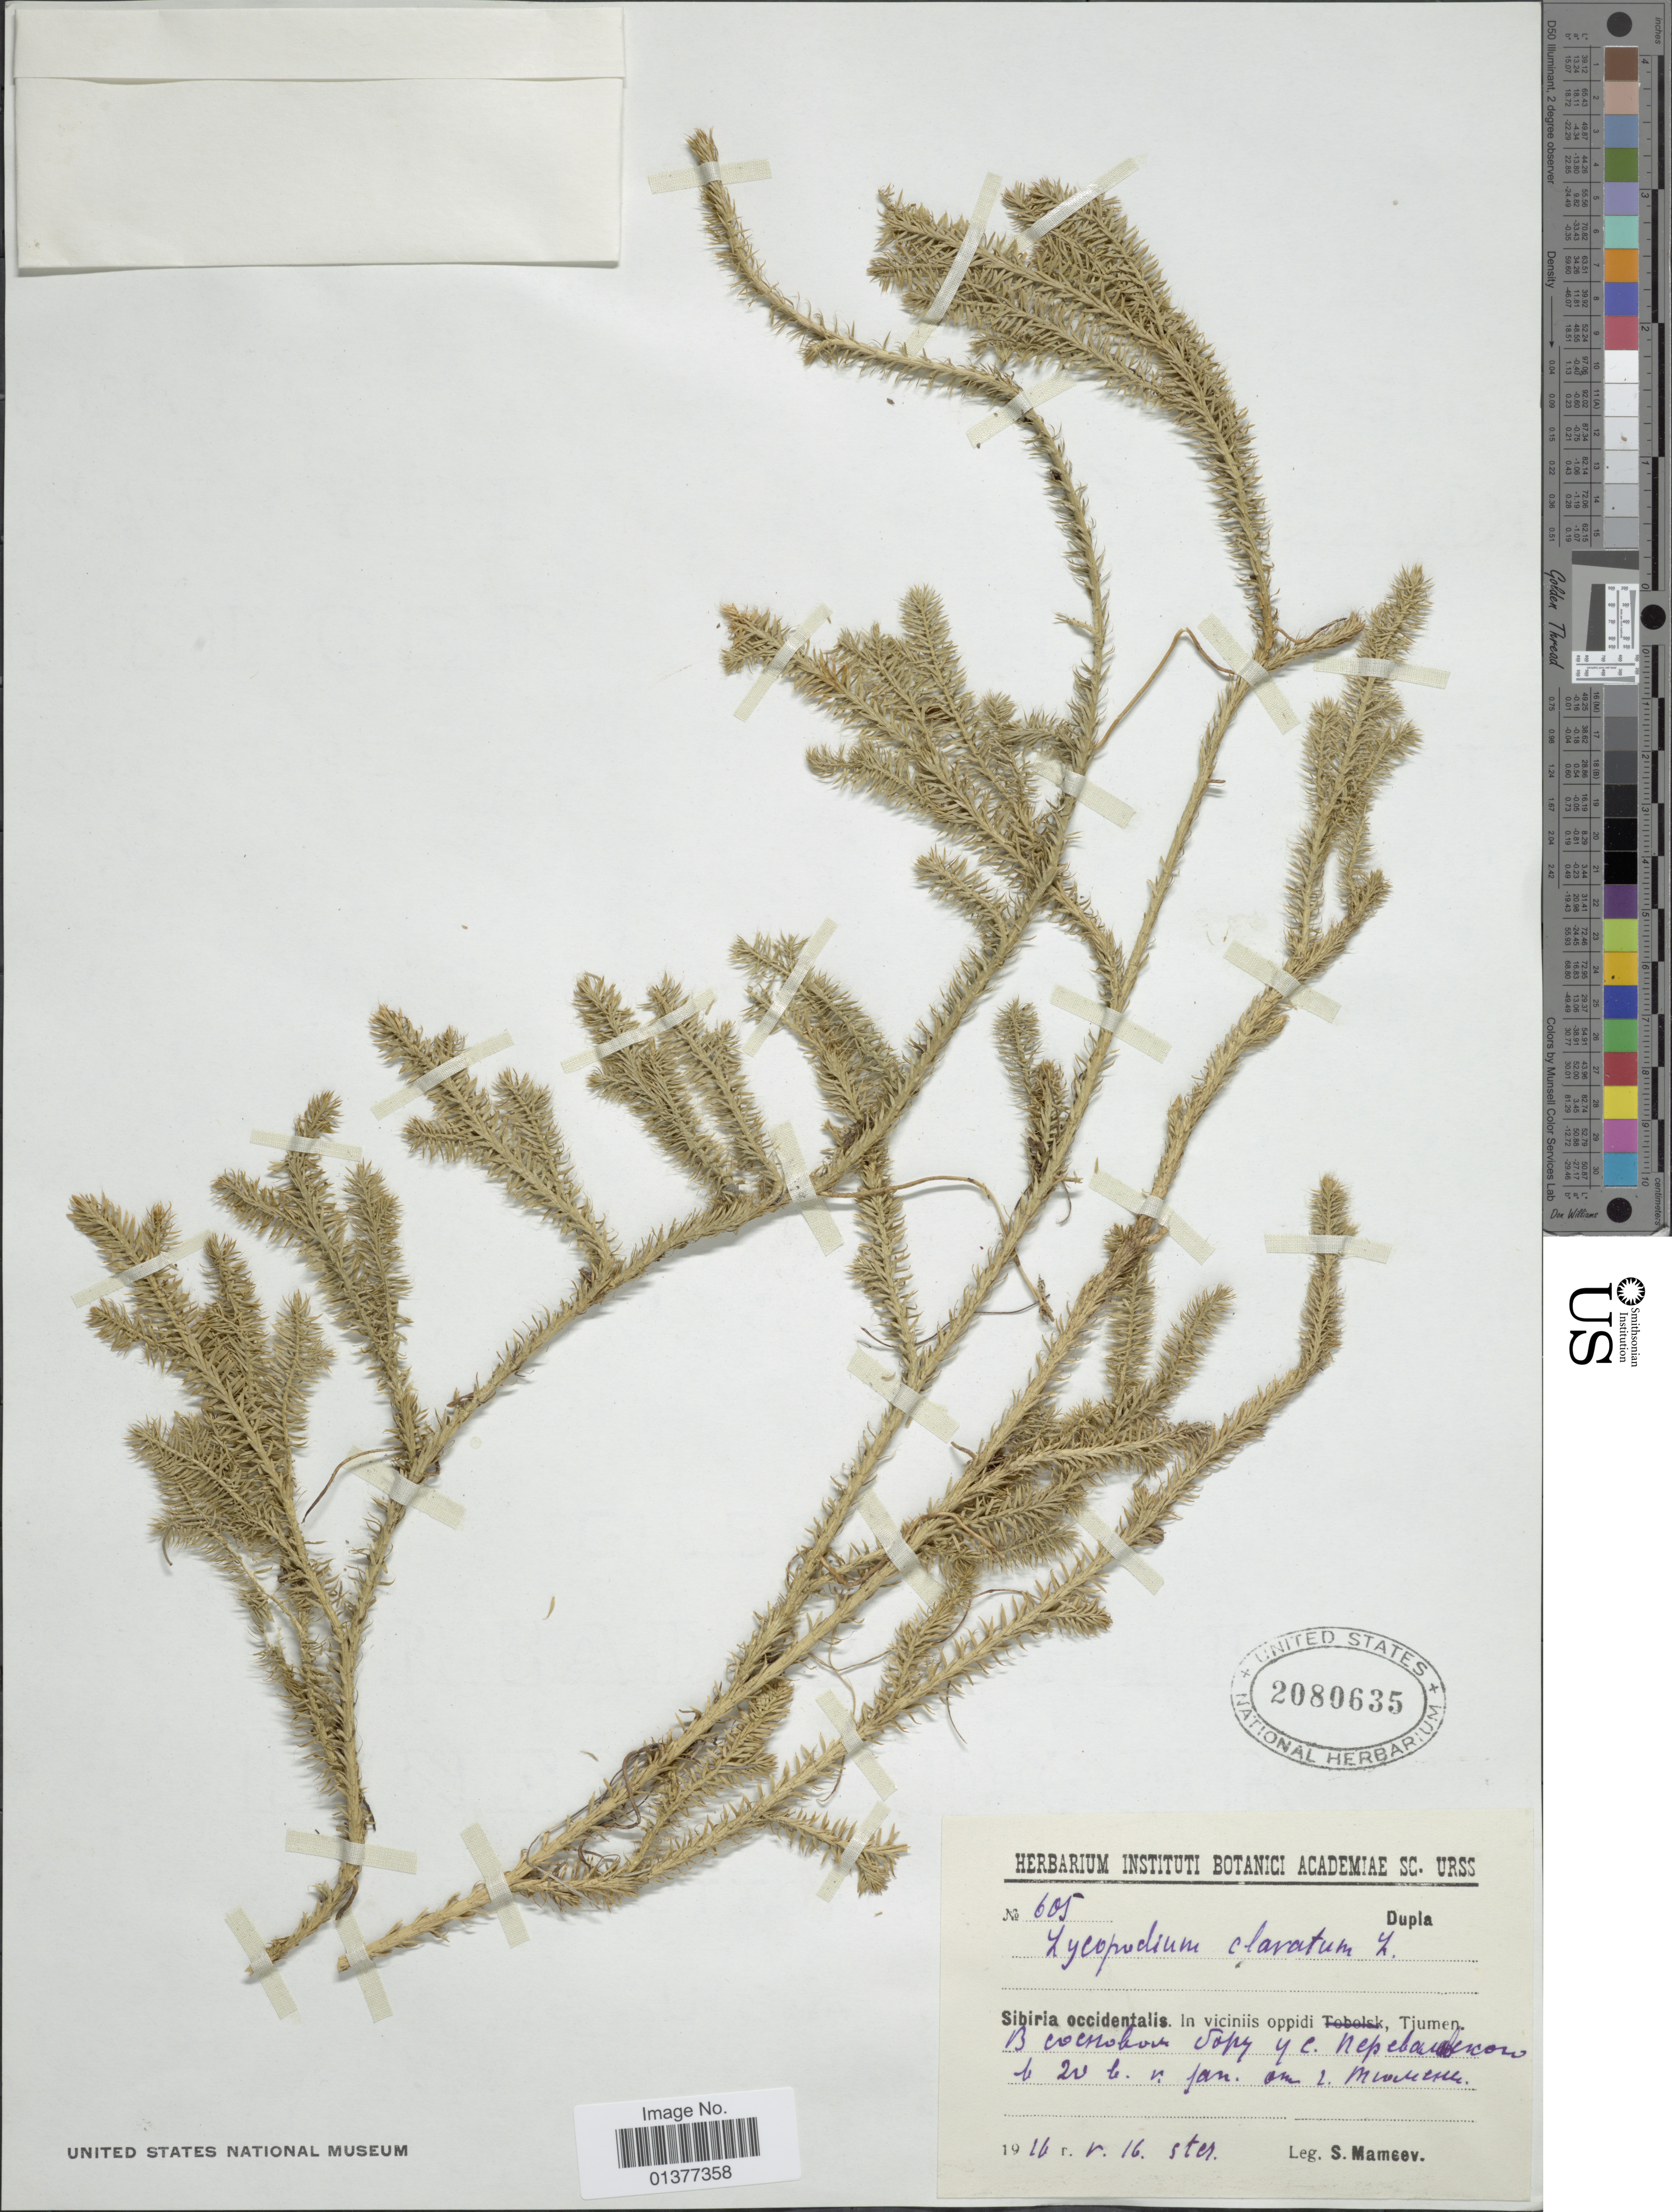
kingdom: Plantae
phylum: Tracheophyta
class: Lycopodiopsida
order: Lycopodiales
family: Lycopodiaceae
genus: Lycopodium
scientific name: Lycopodium clavatum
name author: L.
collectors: S. Mameev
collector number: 605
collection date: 1916-05-16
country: Russian Federation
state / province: Tyumen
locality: Siberia occidentalis in viciniis oppidi, Tjumen- [illegible text]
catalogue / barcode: US 2080635